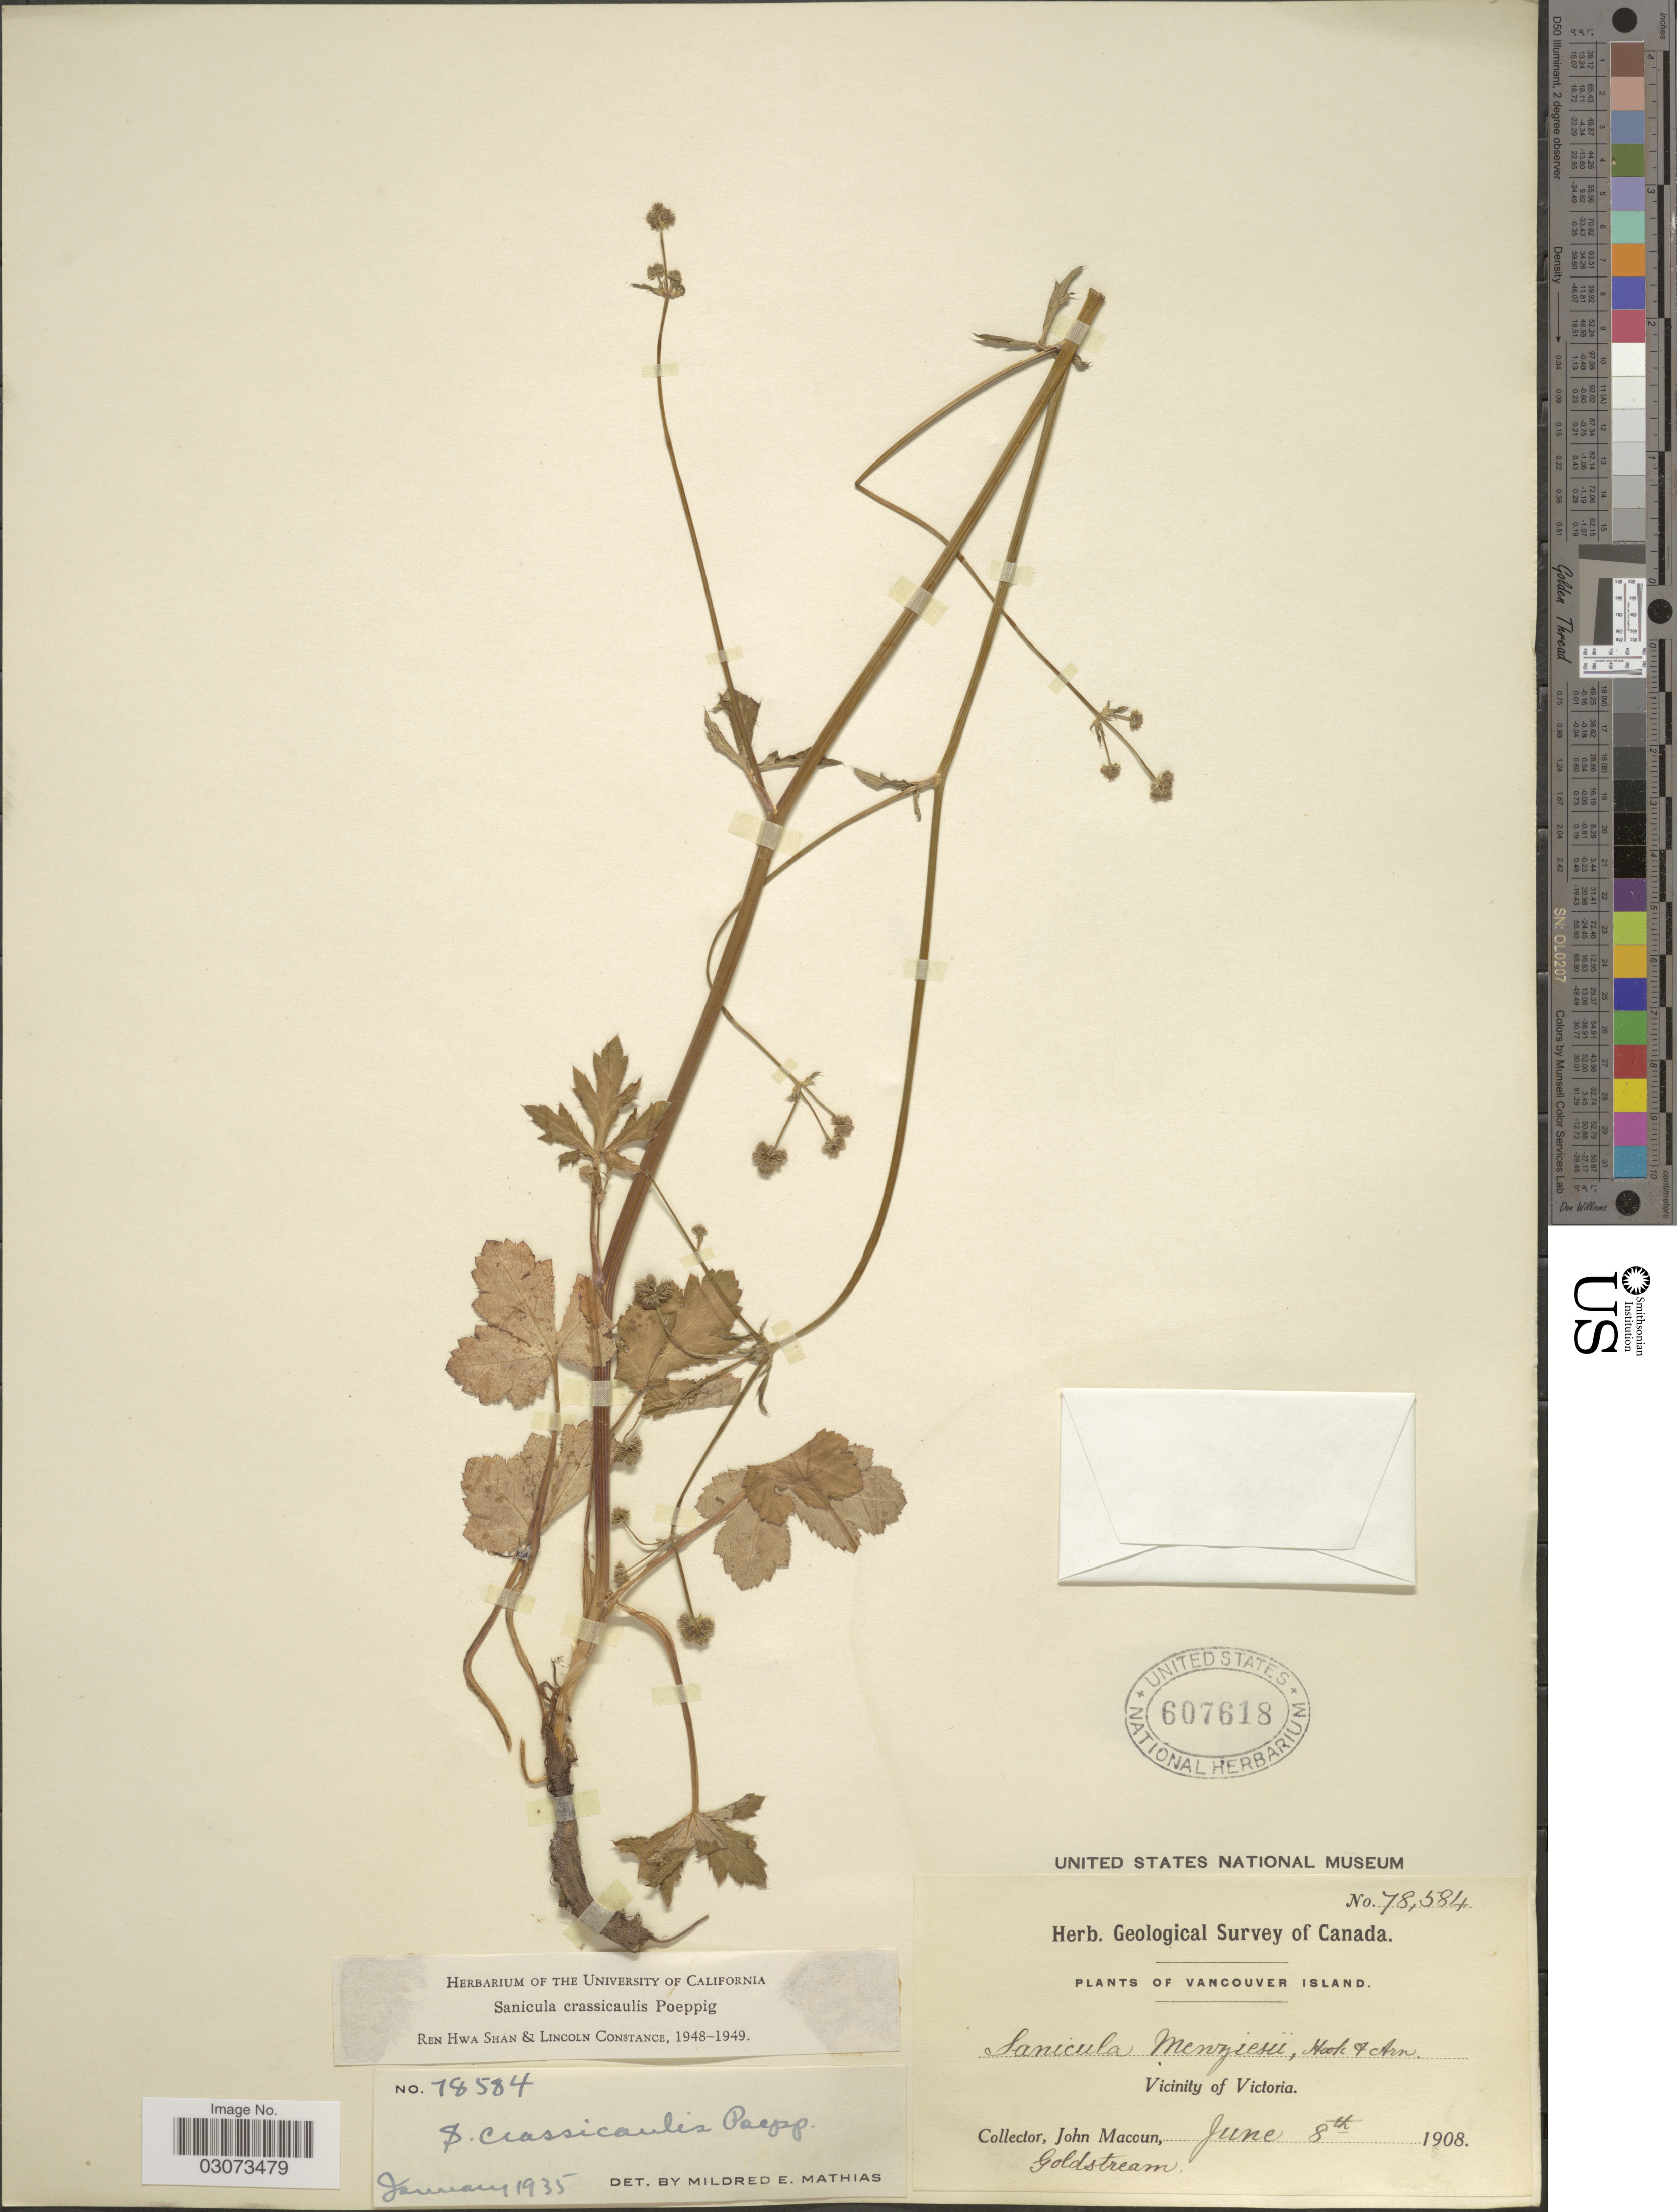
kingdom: Plantae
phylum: Tracheophyta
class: Magnoliopsida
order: Apiales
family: Apiaceae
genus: Sanicula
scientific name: Sanicula crassicaulis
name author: Poepp. ex DC.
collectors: J. Macoun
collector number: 78584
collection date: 1908-06-08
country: Canada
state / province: British Columbia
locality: Vancouver Island. Vicinity of Victoria. Goldstream.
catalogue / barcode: US 607618